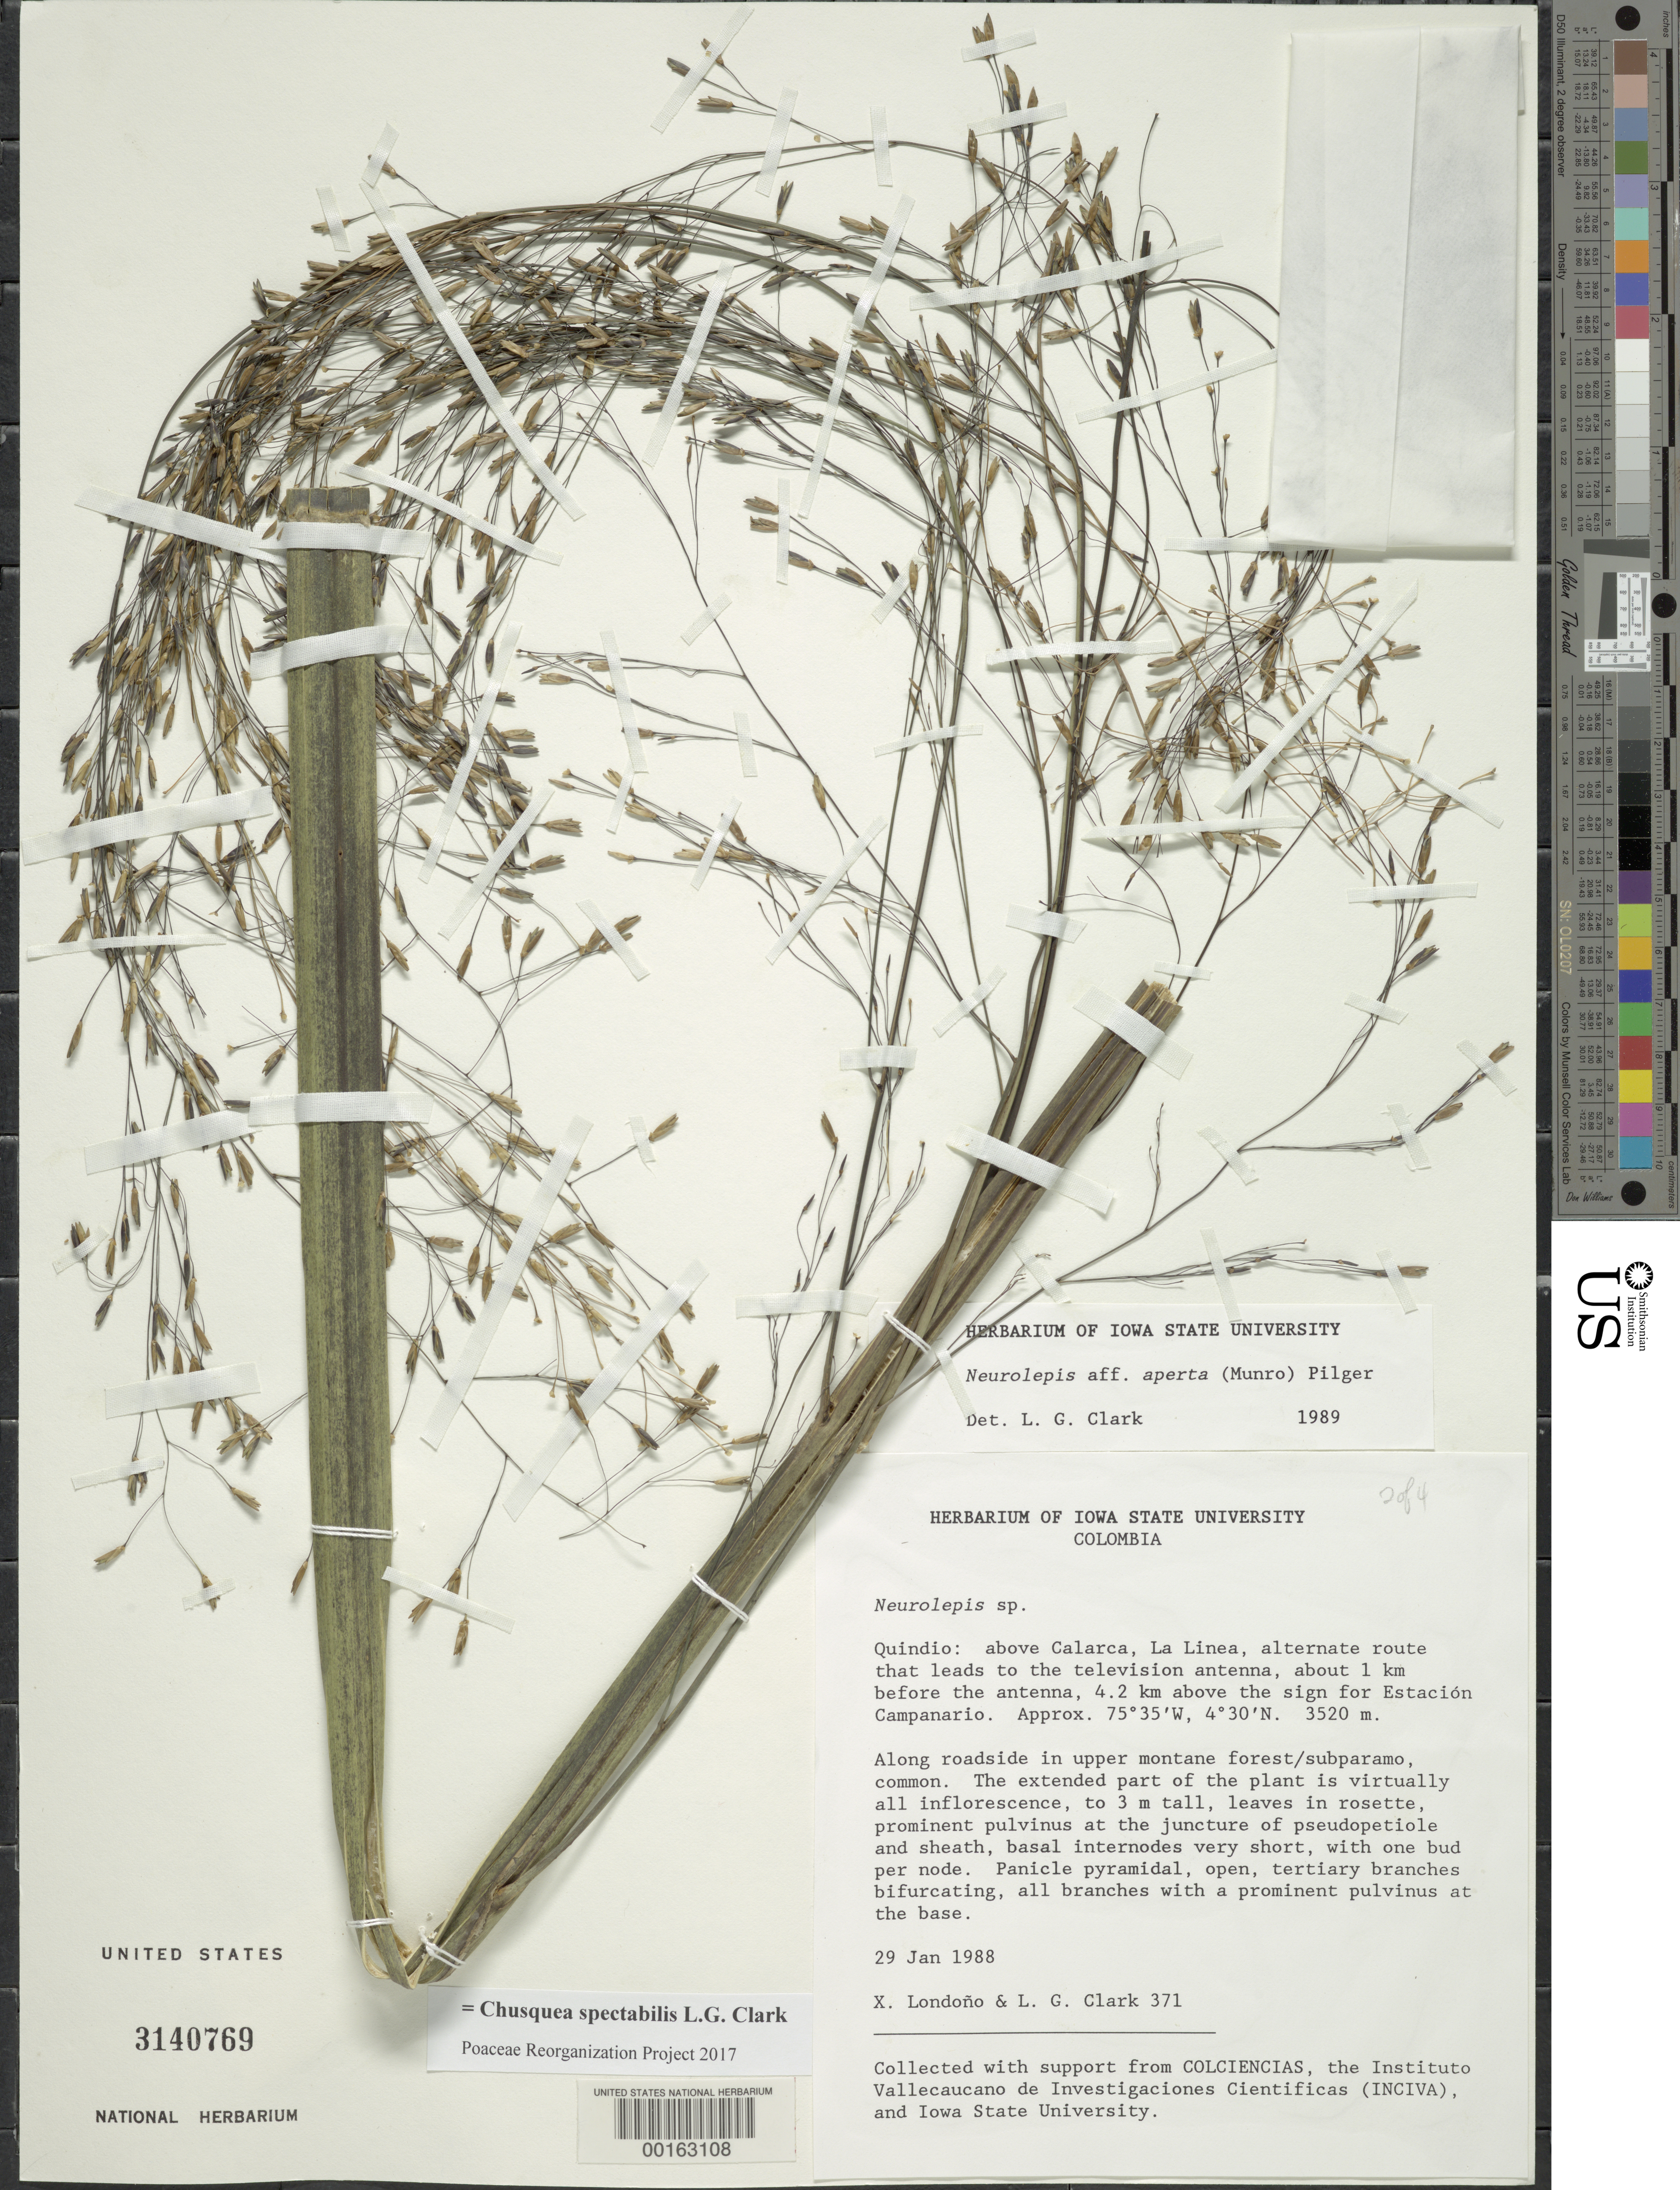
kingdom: Plantae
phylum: Tracheophyta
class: Liliopsida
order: Poales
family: Poaceae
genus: Chusquea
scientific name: Chusquea spectabilis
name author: L.G. Clark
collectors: X. Londoño & L. G. Clark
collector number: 371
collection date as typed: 29 Jan 1988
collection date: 1988-01-29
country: Colombia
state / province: Quindío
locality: Above Calarca, La Linea, alternate route that leads to the television antenna, 1 km before antenna, above sign for Estacion Campanario.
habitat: Along roadside in upper montane forest/subparamo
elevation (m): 3520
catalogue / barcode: US 3140769